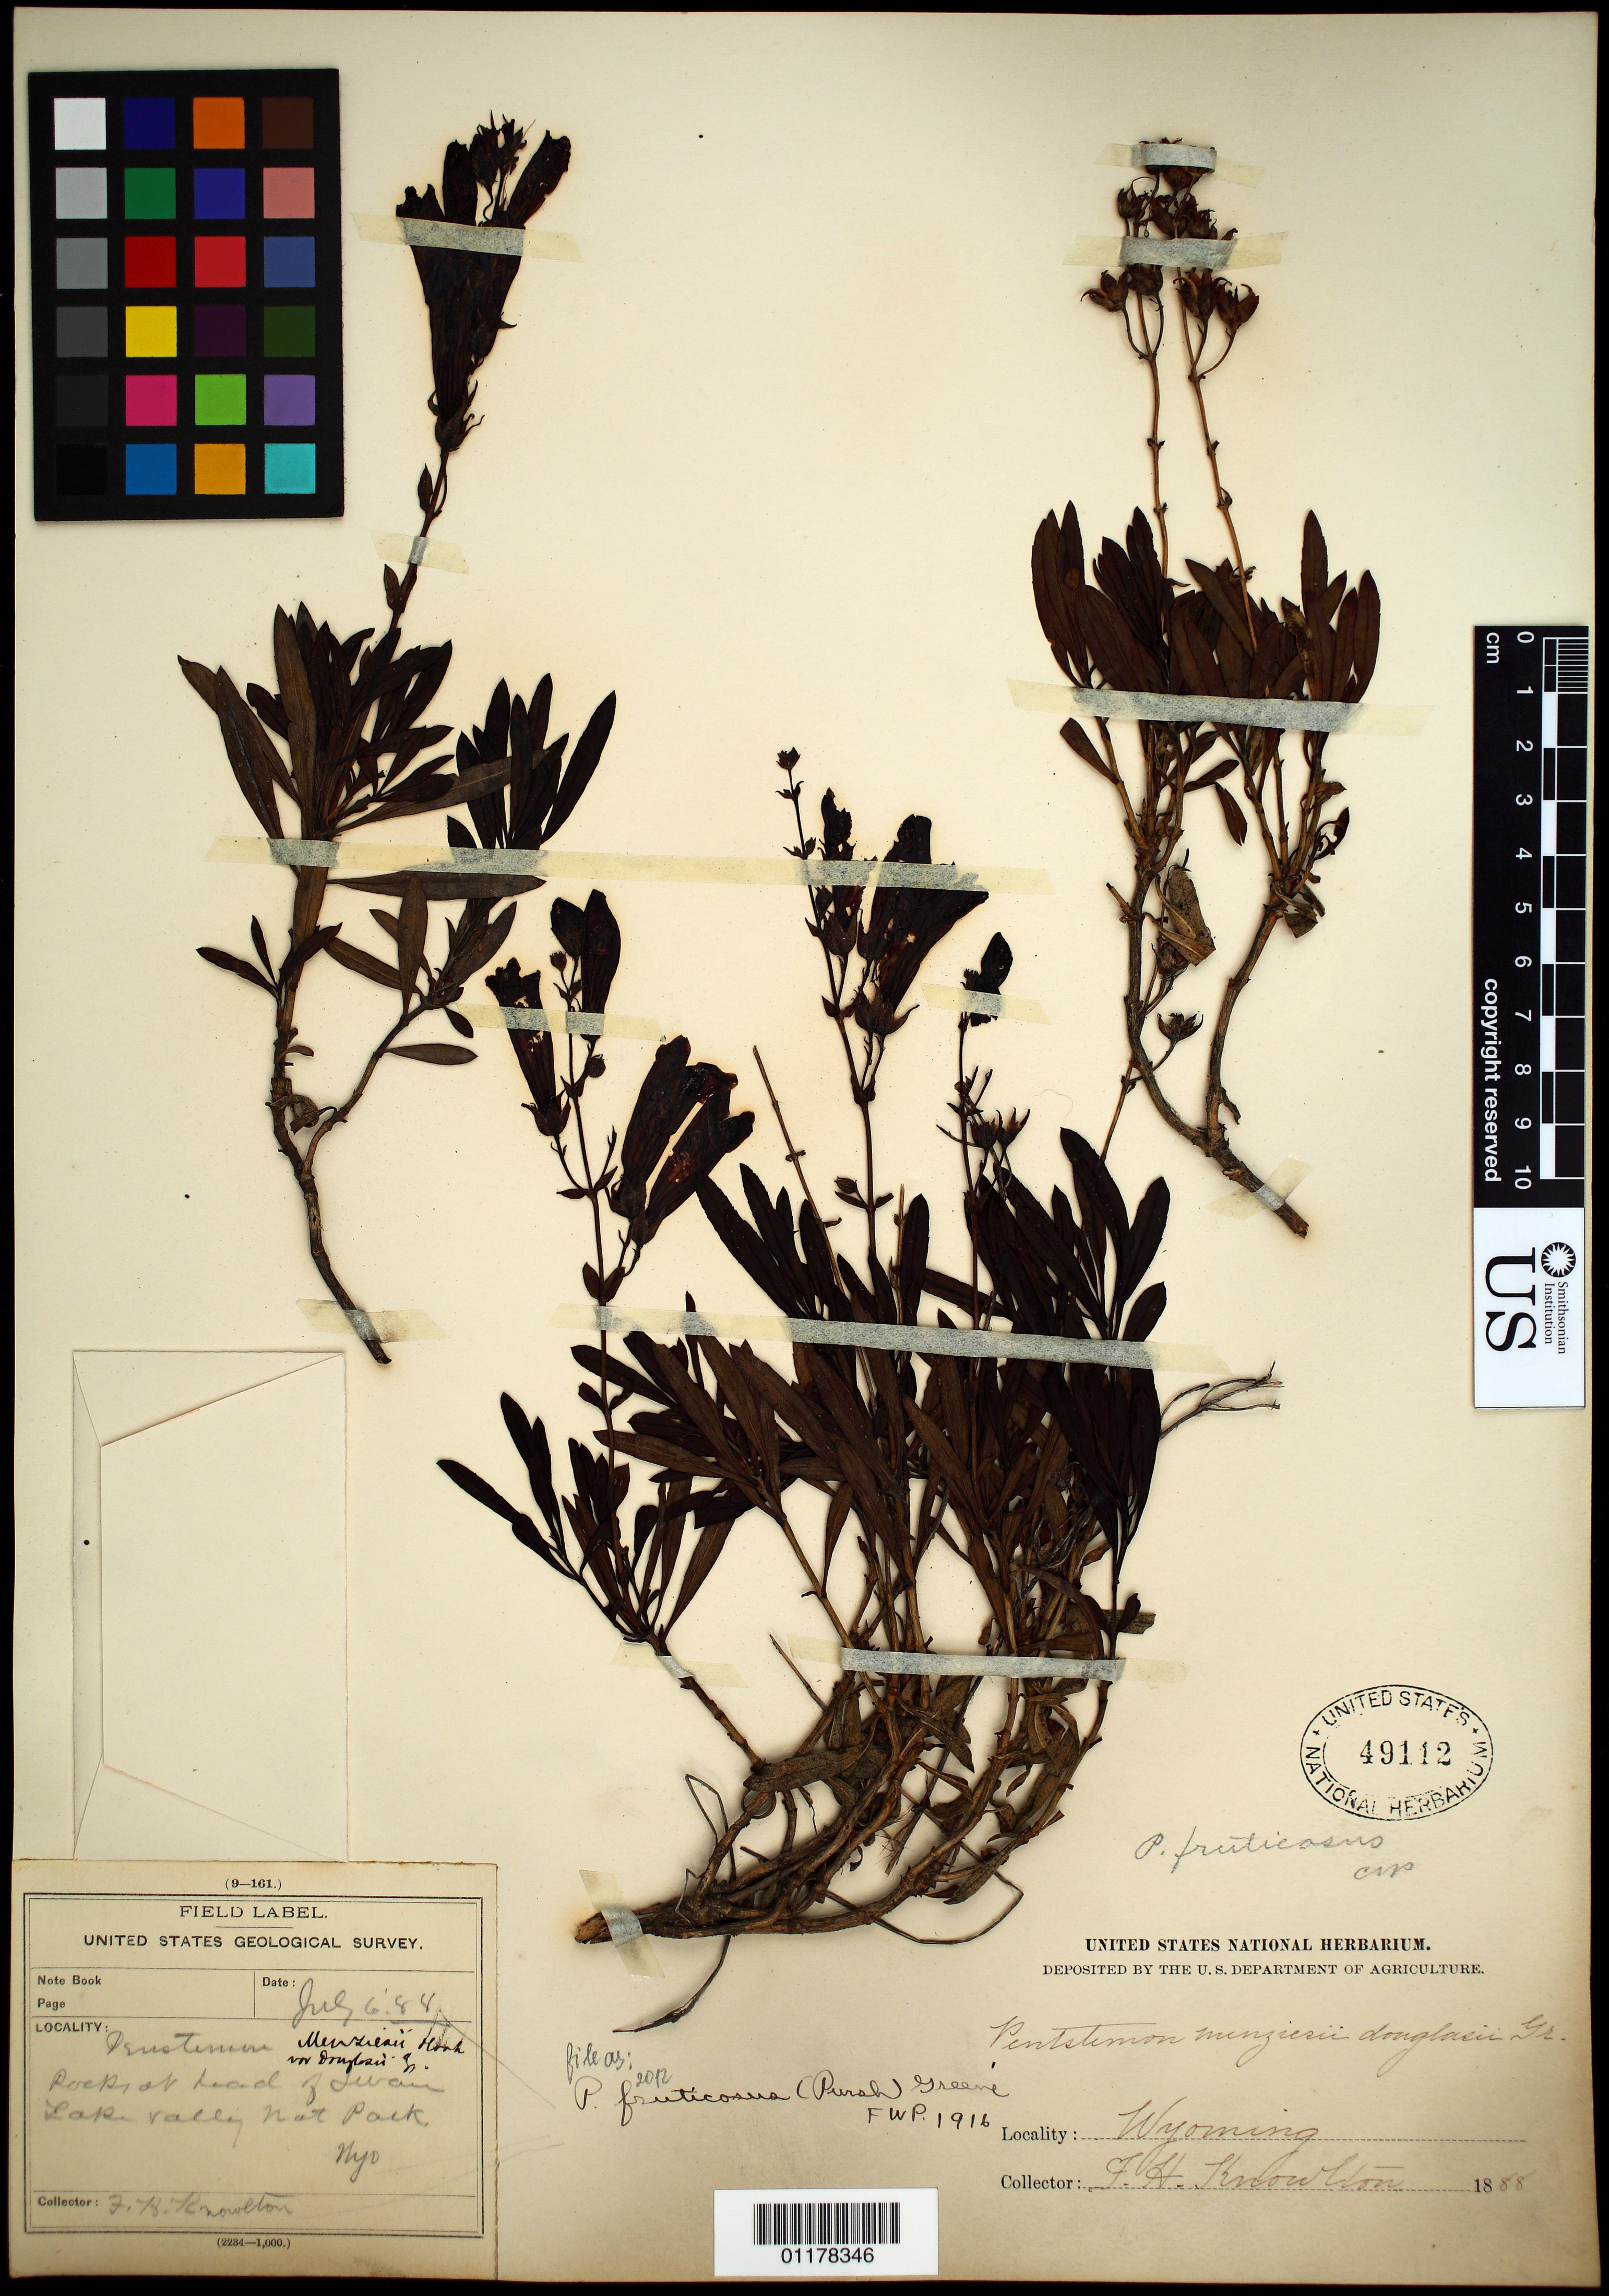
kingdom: Plantae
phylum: Tracheophyta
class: Magnoliopsida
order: Lamiales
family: Plantaginaceae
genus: Penstemon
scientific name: Penstemon fruticosus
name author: (Pursh) Greene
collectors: F. H. Knowlton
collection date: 1888-07-06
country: United States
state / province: Wyoming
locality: Head of Swan Lake Valley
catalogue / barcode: US 49112